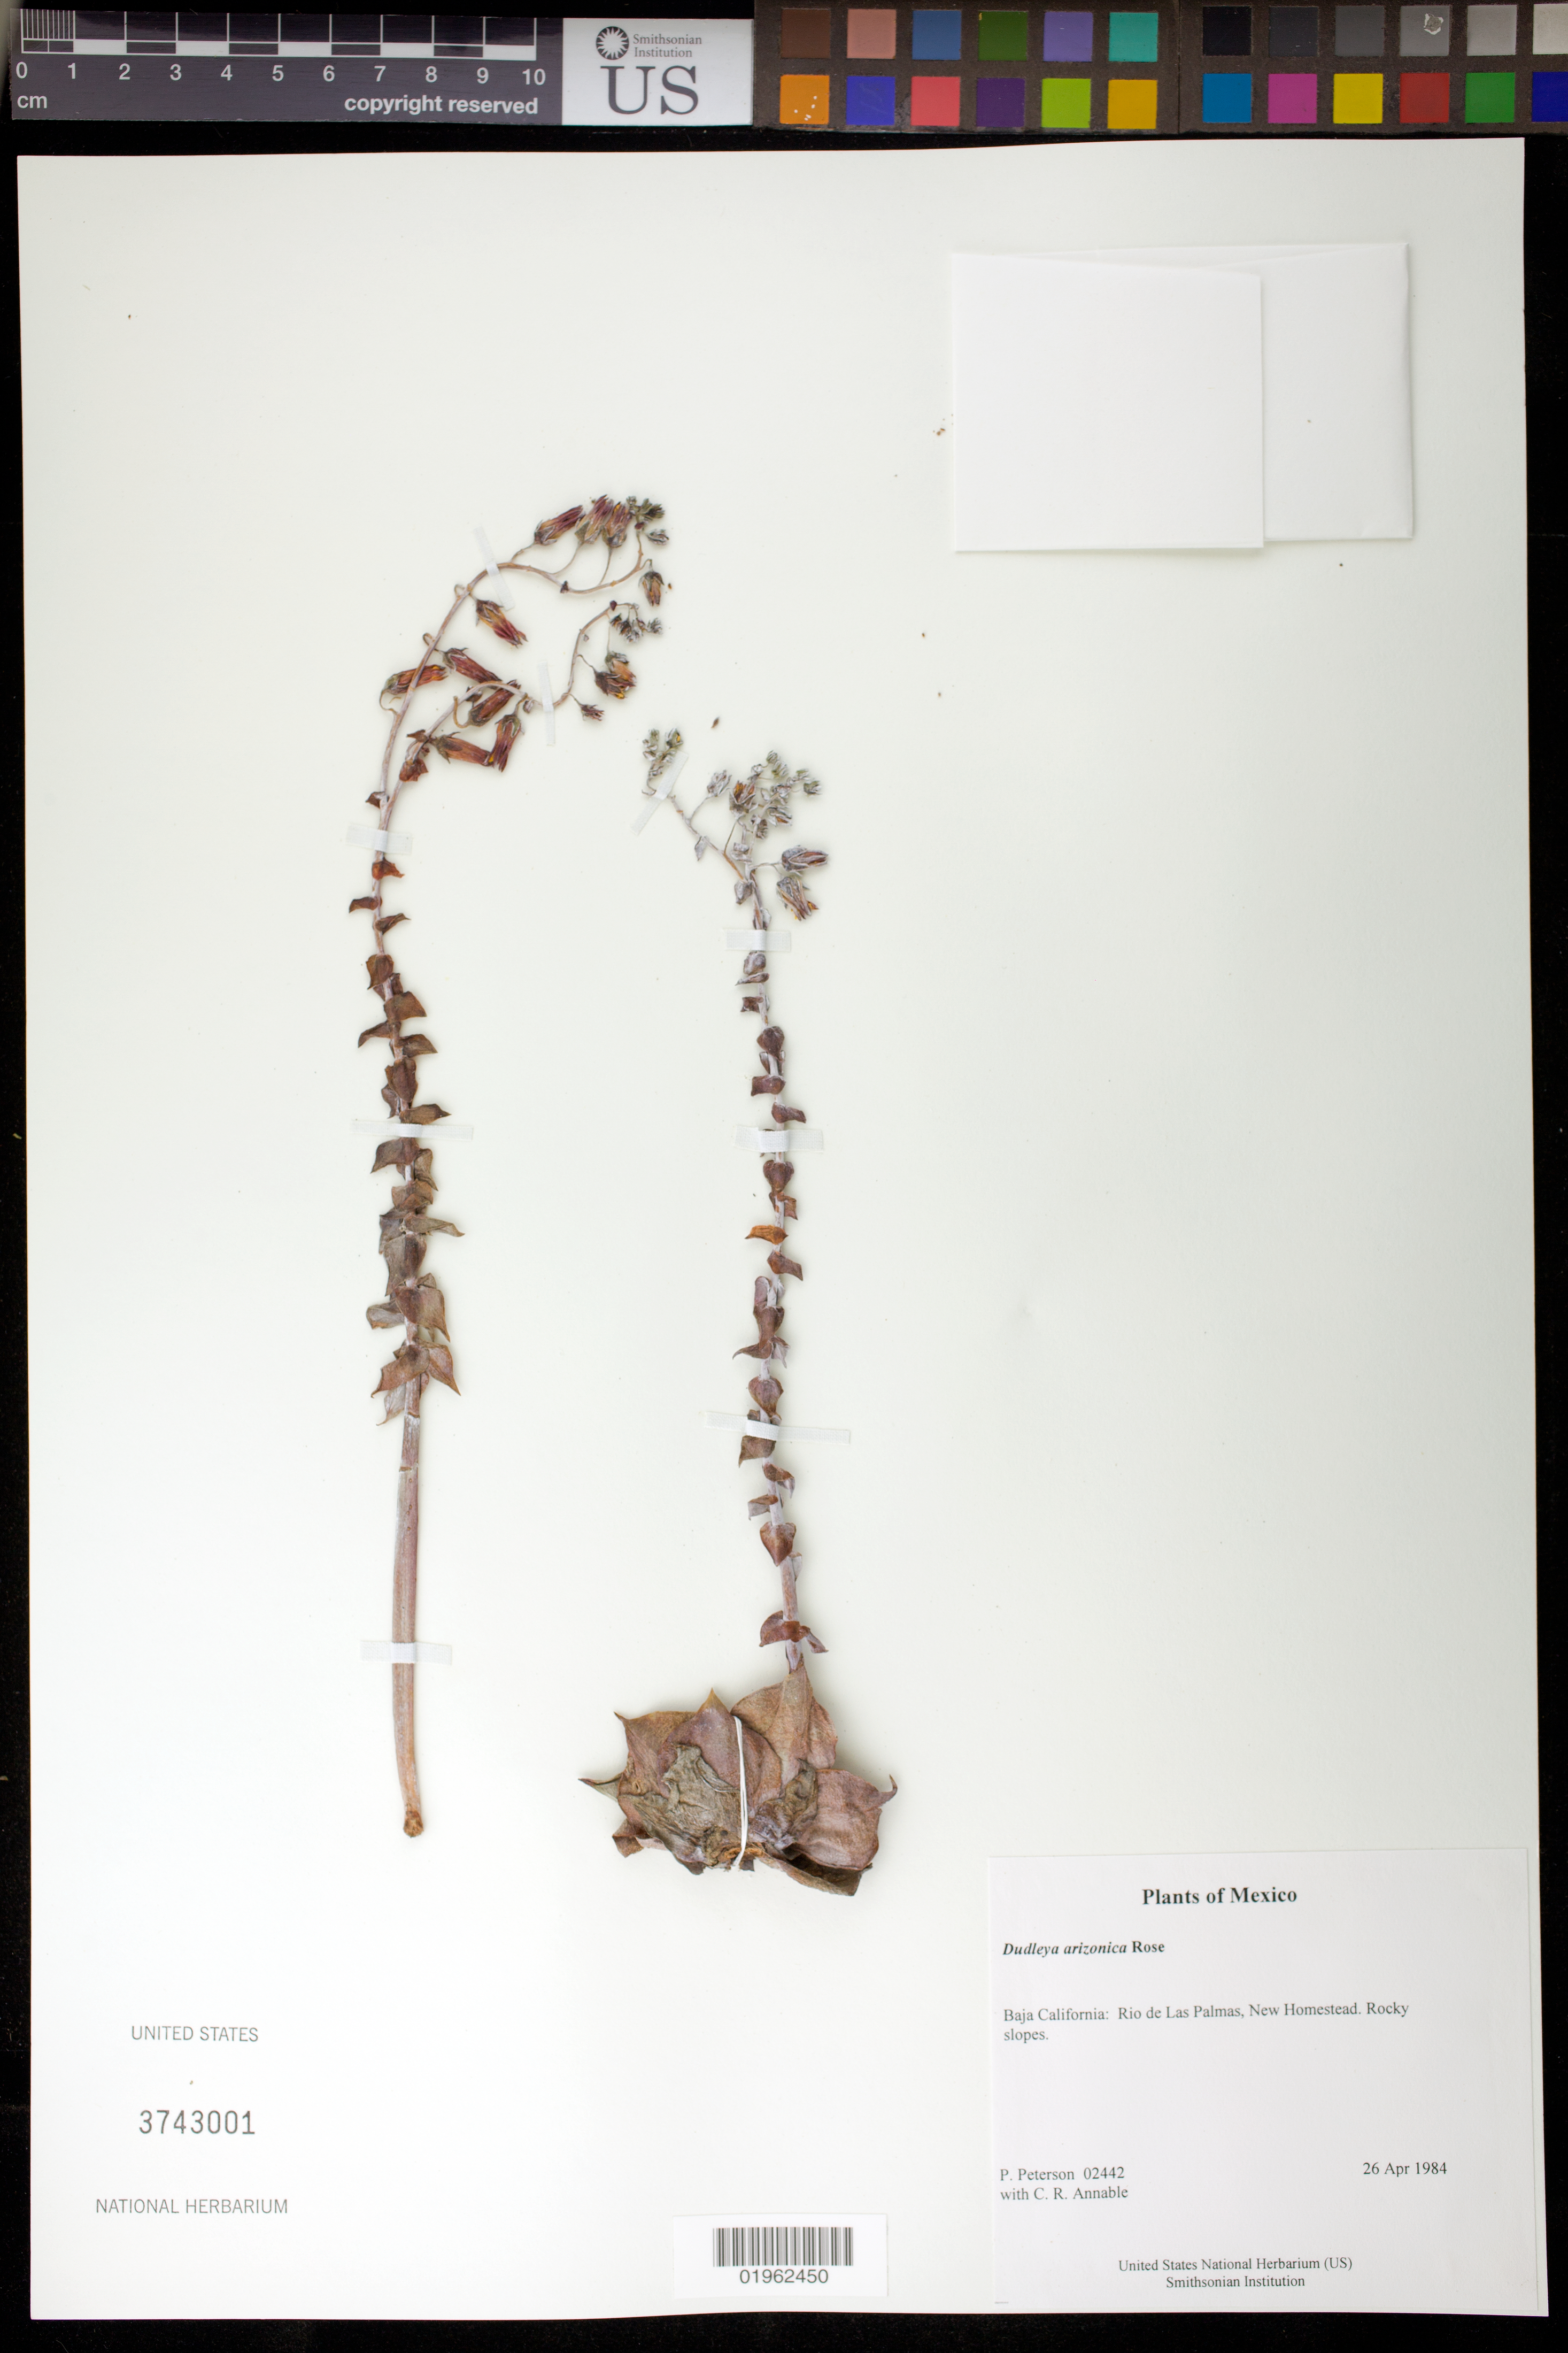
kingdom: Plantae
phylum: Tracheophyta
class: Magnoliopsida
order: Saxifragales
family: Crassulaceae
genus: Dudleya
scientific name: Dudleya arizonica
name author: Rose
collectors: P. M. Peterson & C. R. Annable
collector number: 02442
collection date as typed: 26 Apr 1984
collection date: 1984-04-26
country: Mexico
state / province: Baja California Norte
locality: Rio de Las Palmas, New Homestead.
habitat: Rocky slopes.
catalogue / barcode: US 3743001